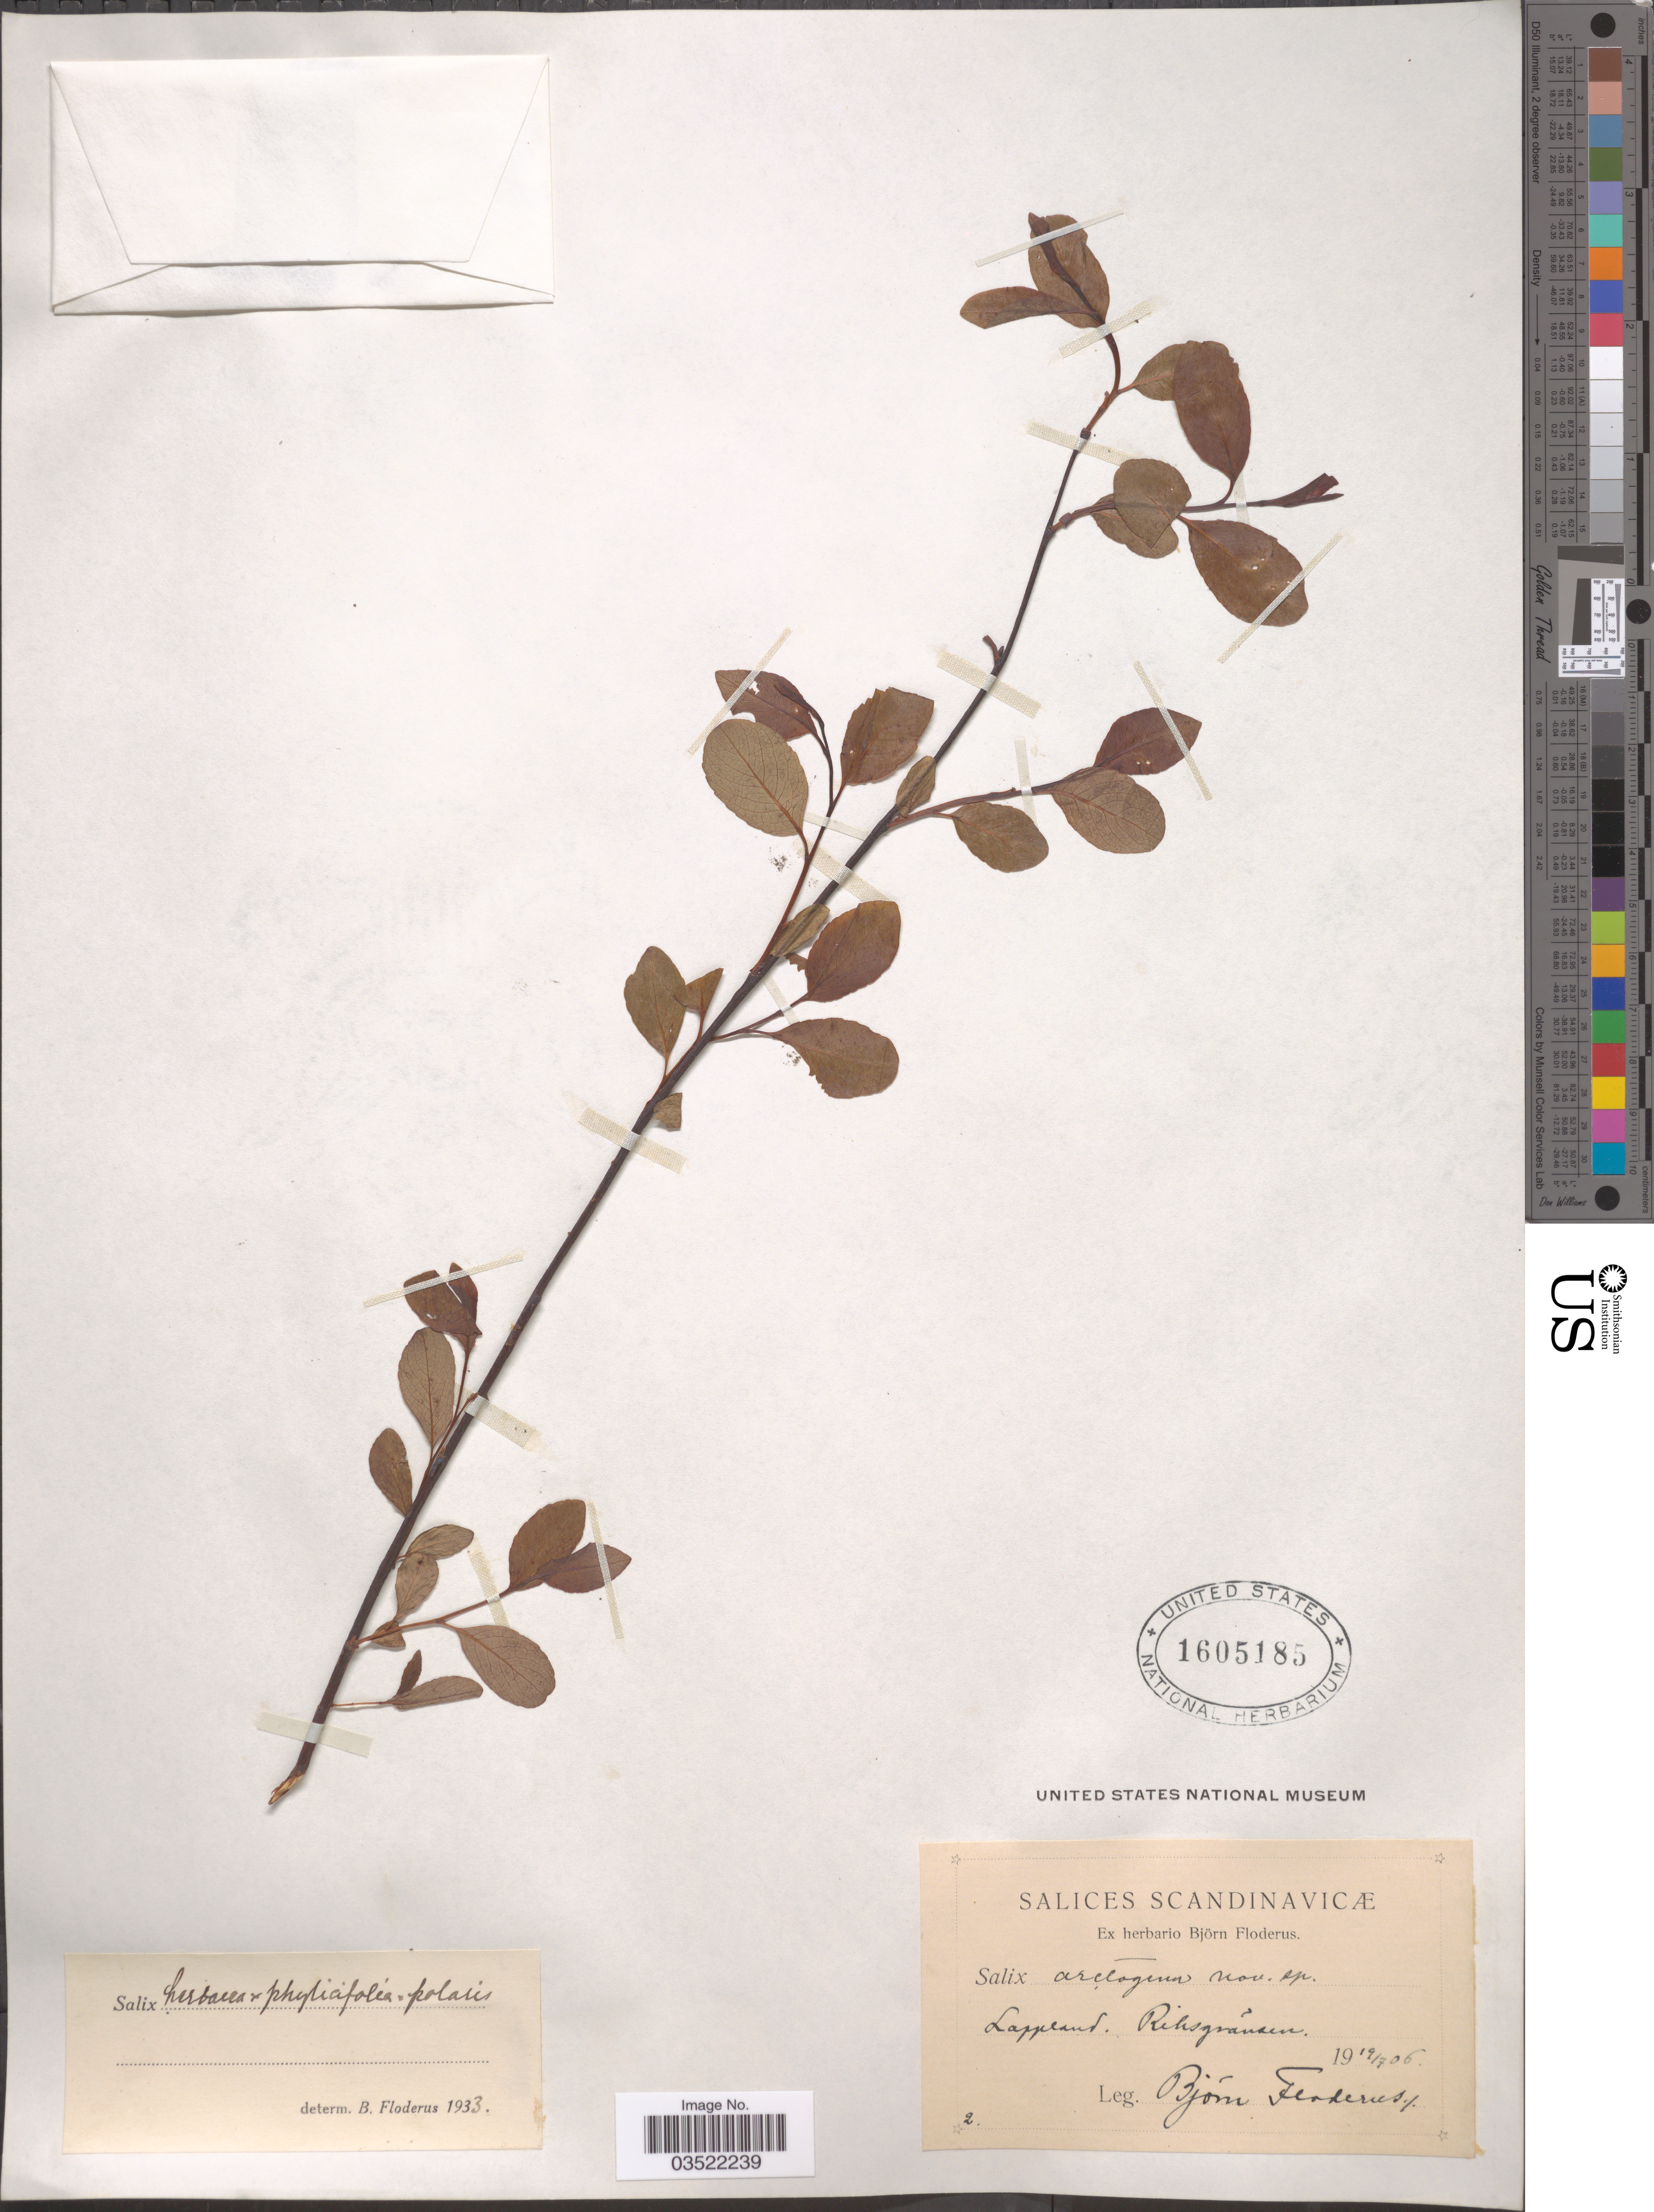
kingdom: Plantae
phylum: Tracheophyta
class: Magnoliopsida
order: Malpighiales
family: Salicaceae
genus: Salix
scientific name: Salix herbacea x S. phylicifolia L. x S. polaris Wahlenb.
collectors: B. G. O. Floderus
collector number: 2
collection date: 1906-07-19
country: Sweden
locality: Scandinavicæ. Lappland. Riksgrãnsen.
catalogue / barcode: US 1605185